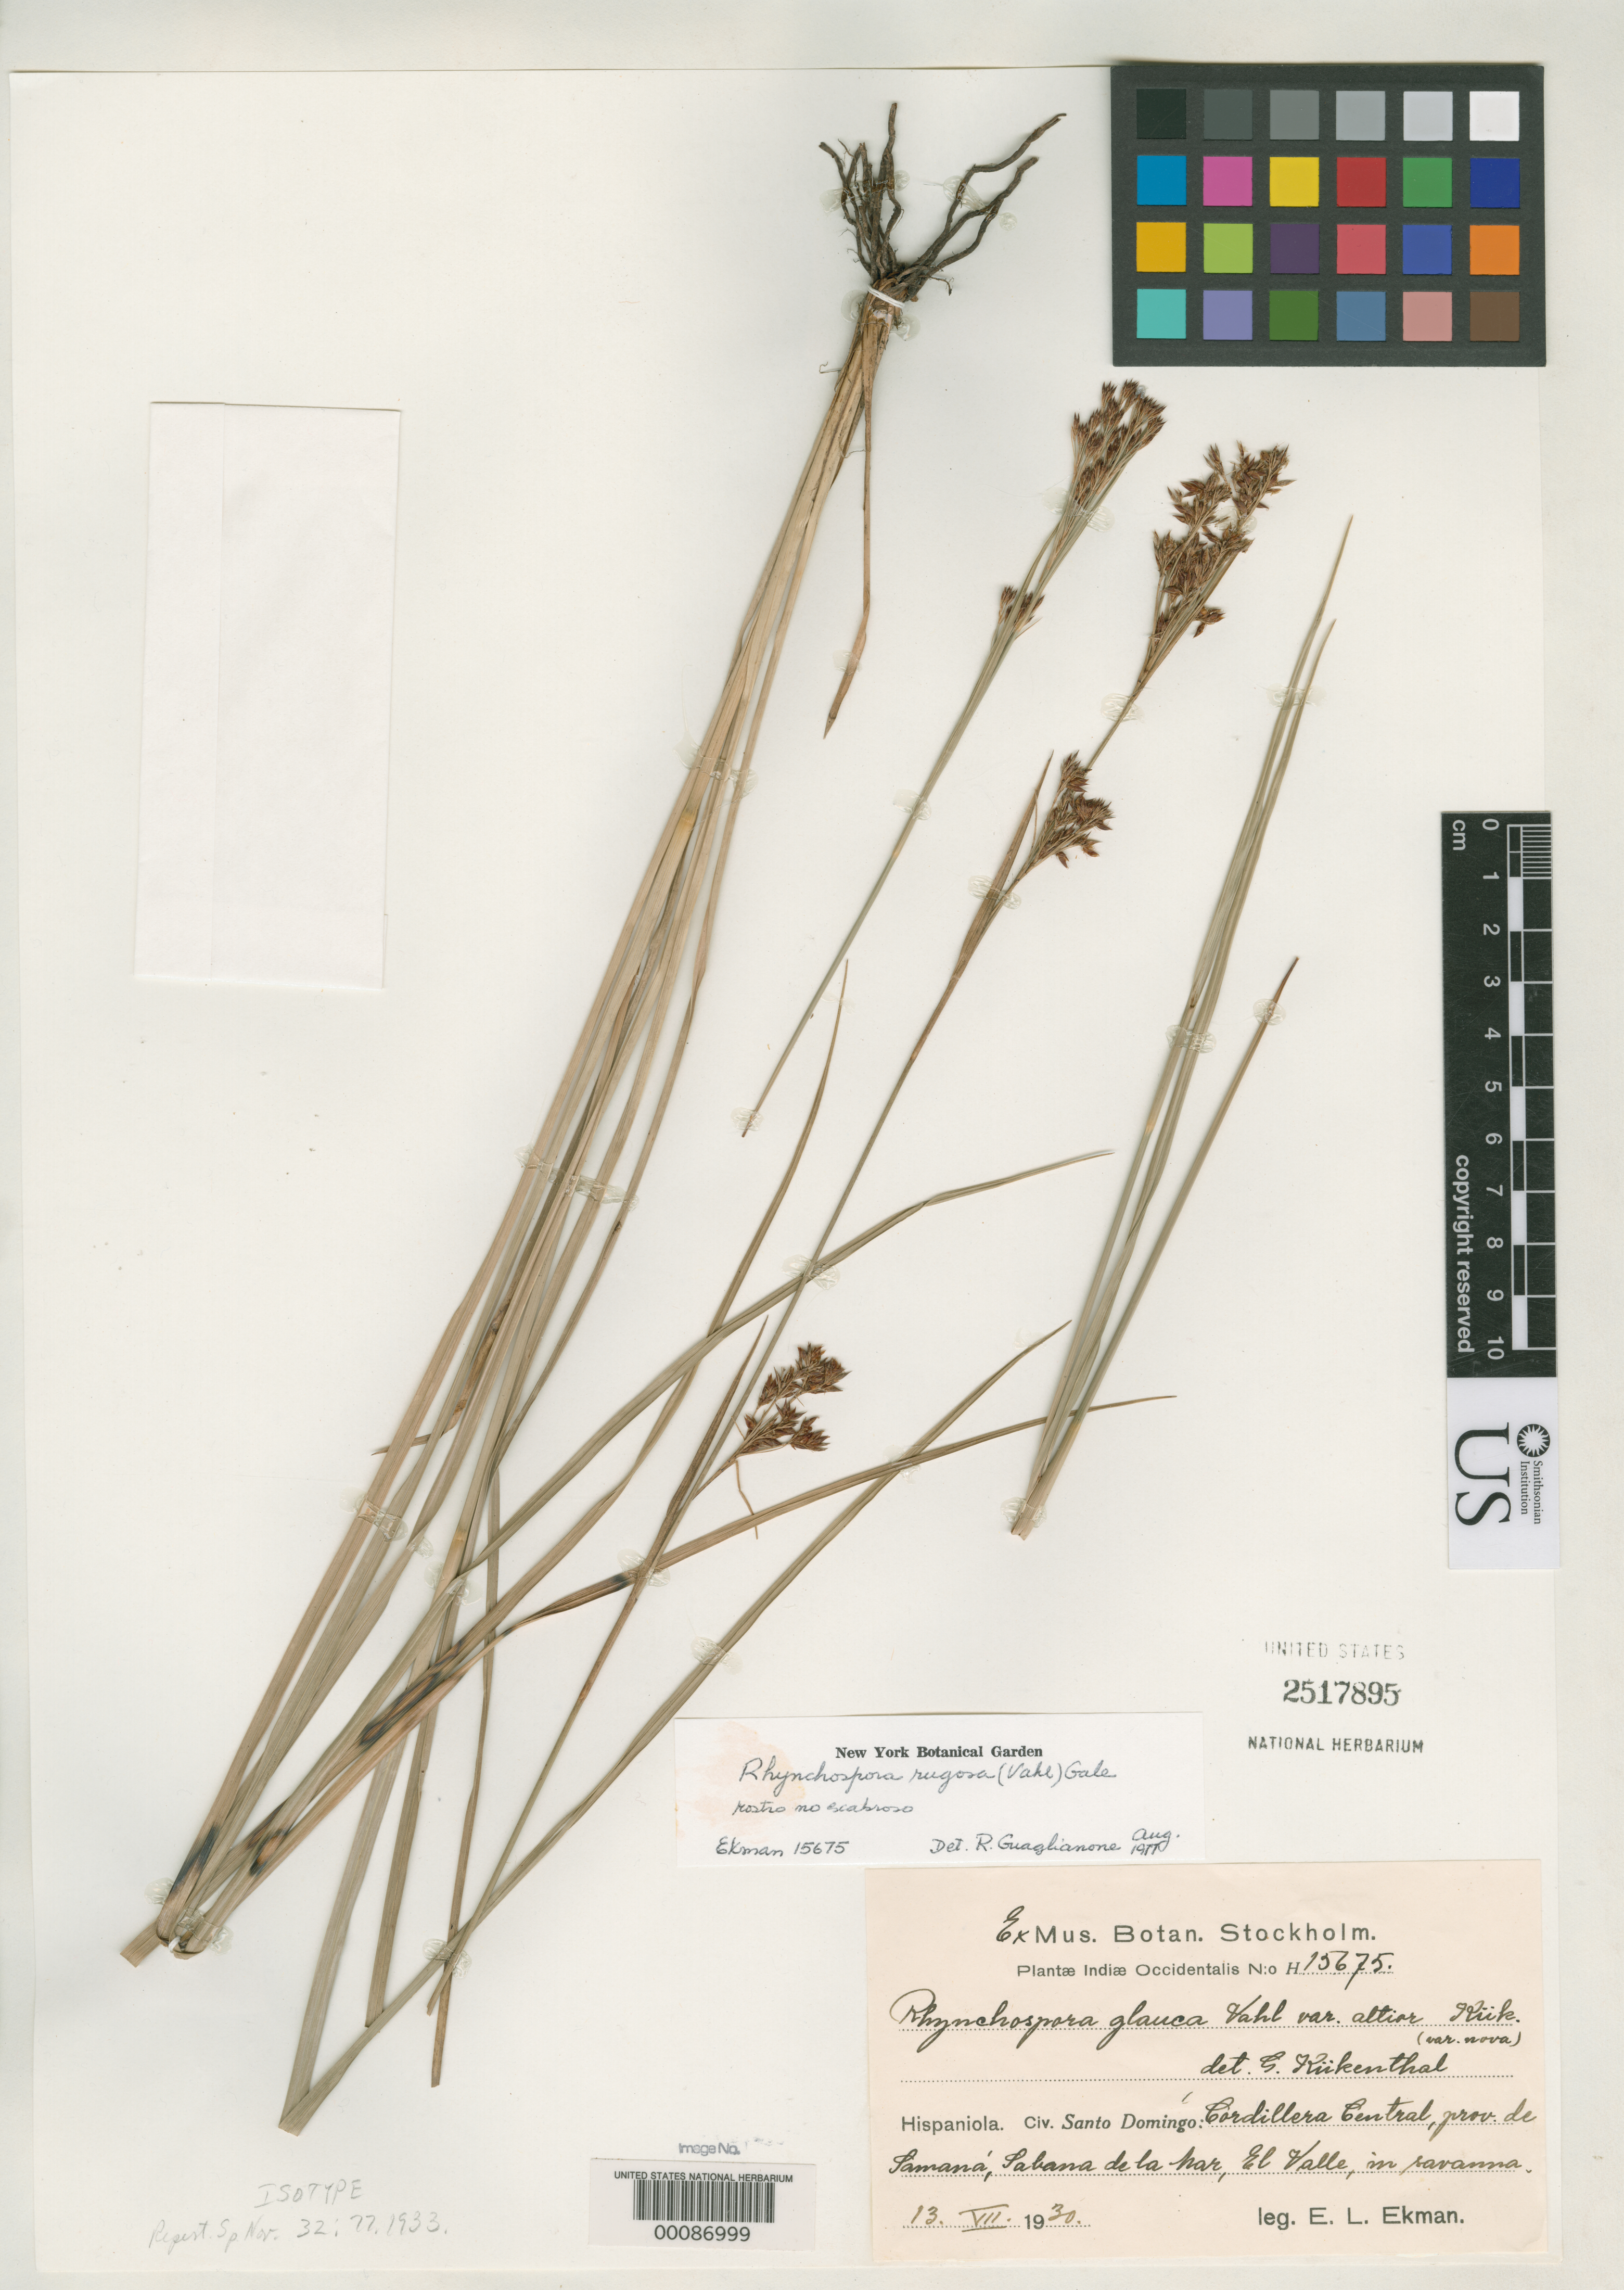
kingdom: Plantae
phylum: Tracheophyta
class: Liliopsida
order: Poales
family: Cyperaceae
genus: Rhynchospora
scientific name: Rhynchospora rugosa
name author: (Vahl) Gale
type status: Isotype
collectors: E. L. Ekman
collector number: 15675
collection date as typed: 13 Jul 1930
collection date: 1930-07-13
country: Dominican Republic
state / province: Samaná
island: Hispaniola Island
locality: Sabana de La Mar, El Valle.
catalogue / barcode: US 2517895